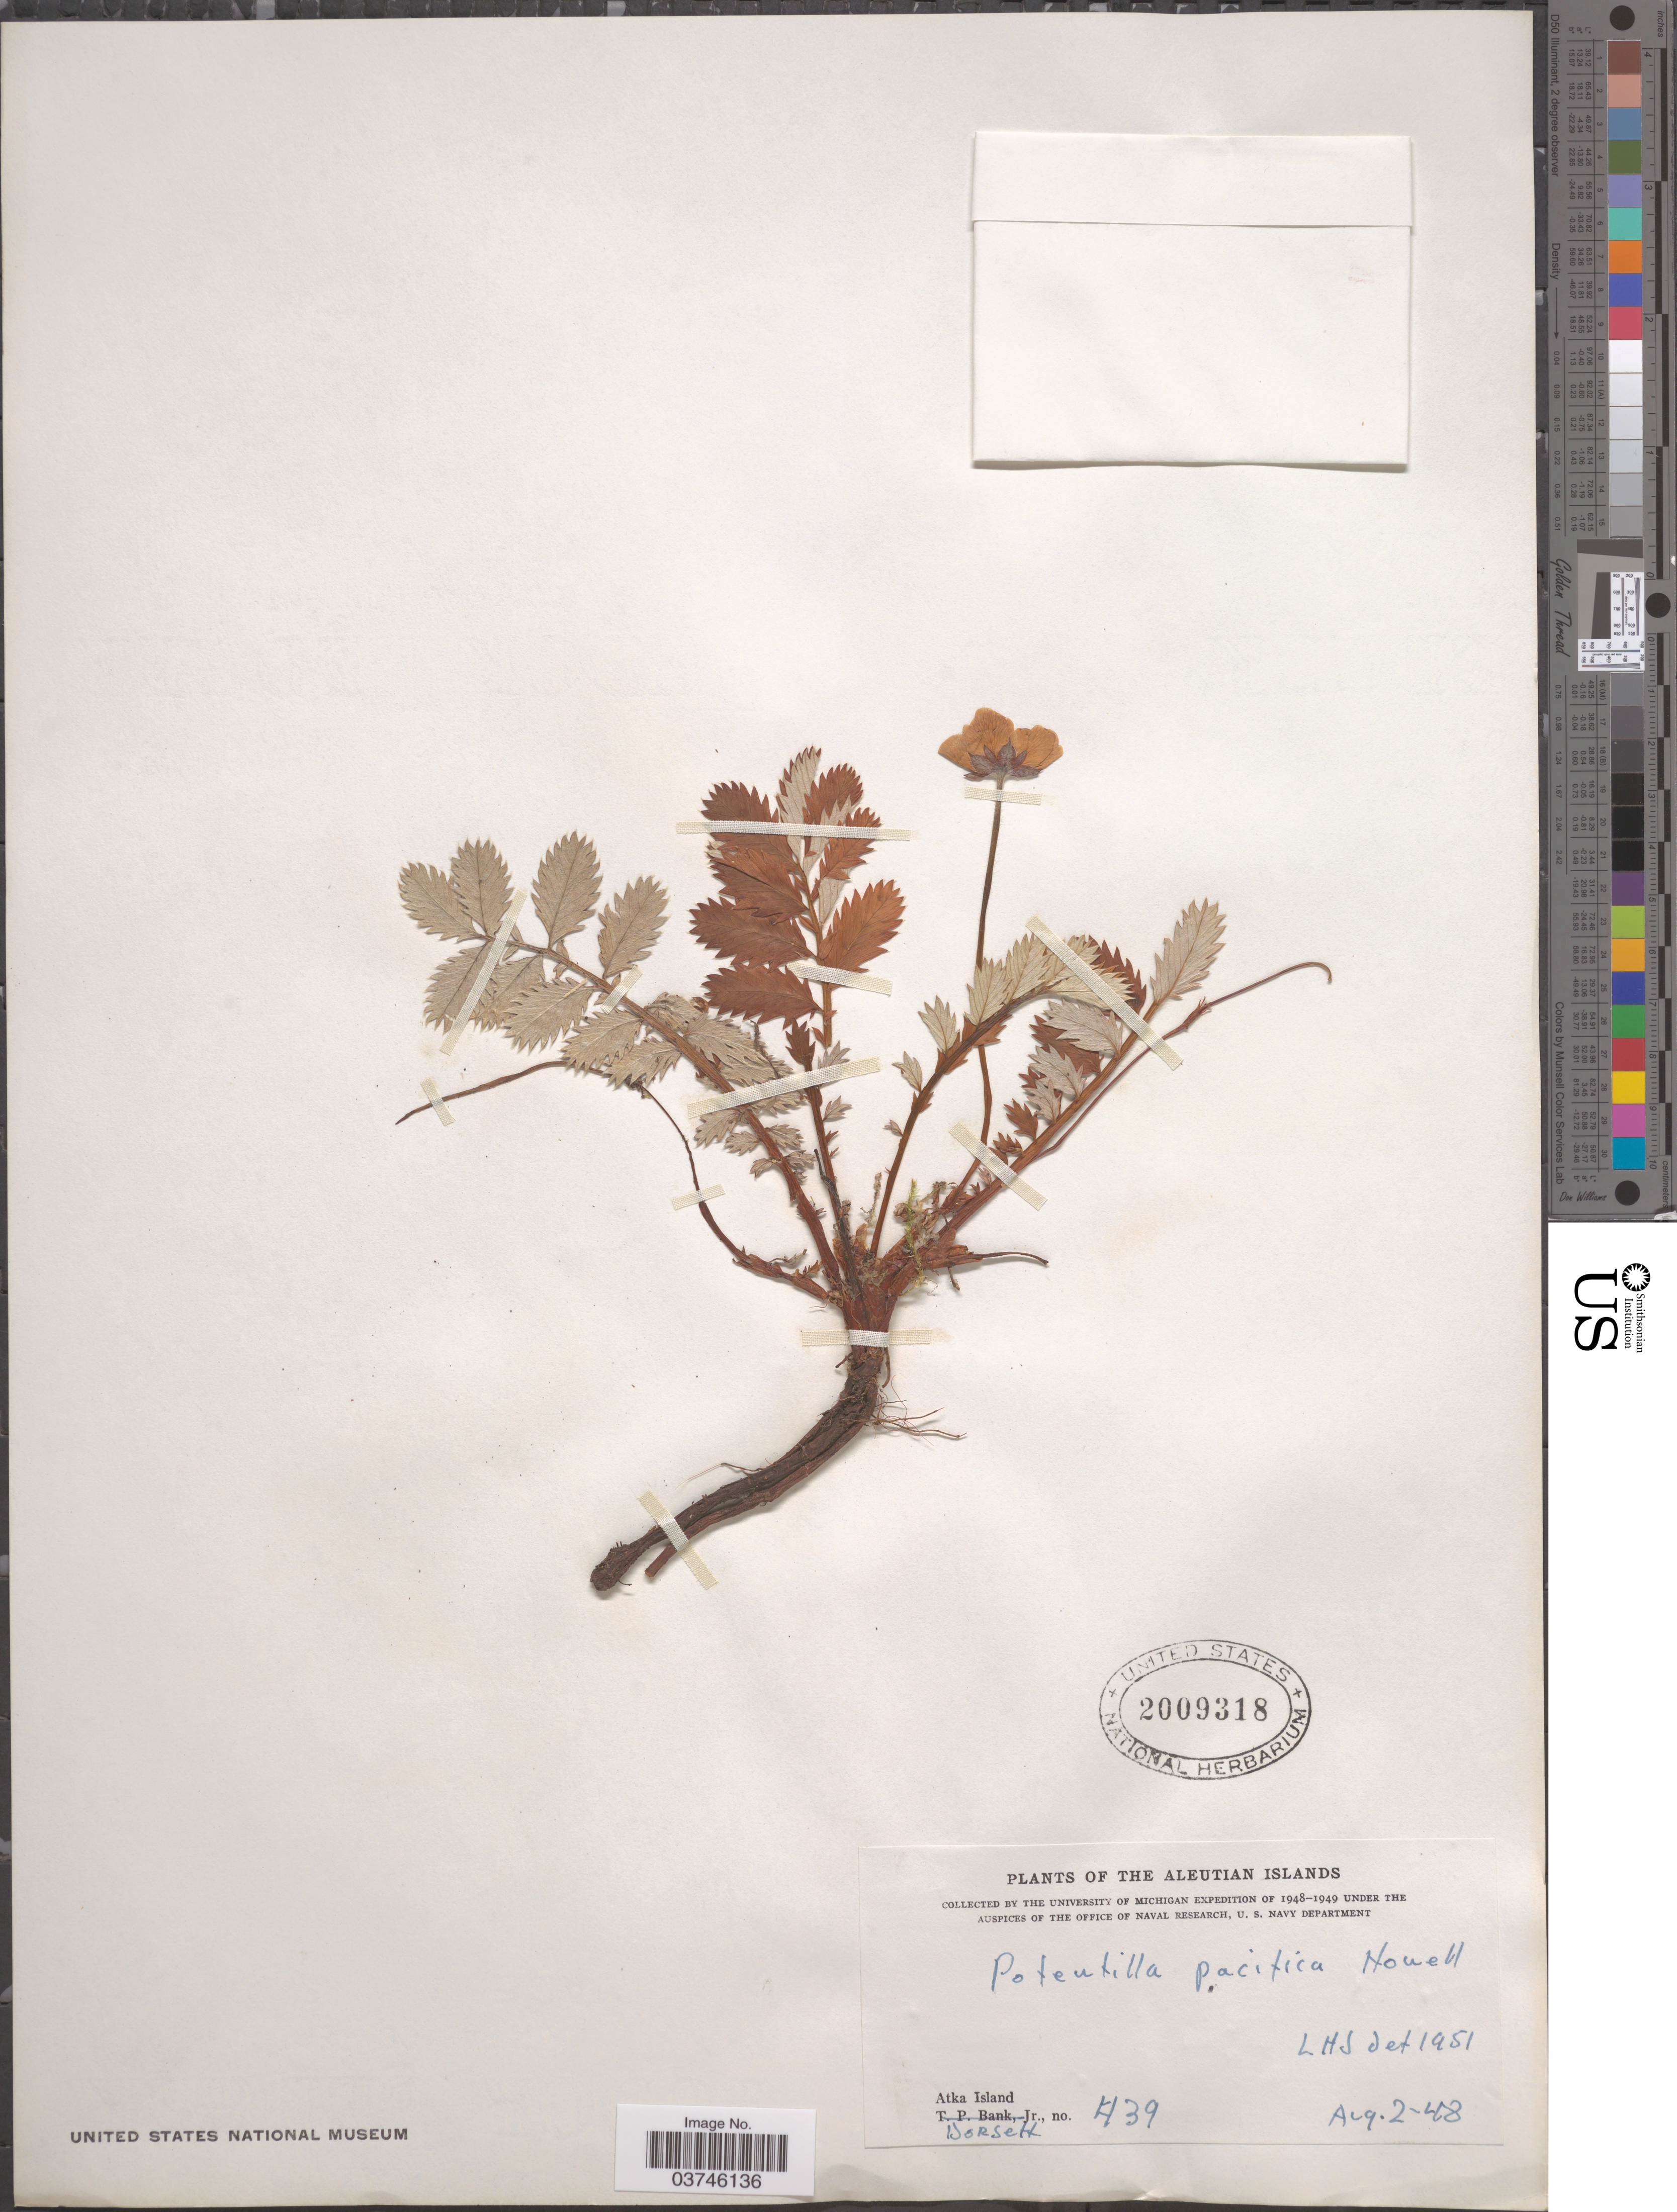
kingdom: Plantae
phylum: Tracheophyta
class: Magnoliopsida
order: Rosales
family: Rosaceae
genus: Argentina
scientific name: Argentina pacifica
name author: (Howell) Rydb.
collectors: -- Dorsett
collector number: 439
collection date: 1948-08-02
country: United States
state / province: Alaska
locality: Aleutian Islands. Atka Island.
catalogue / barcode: US 2009318